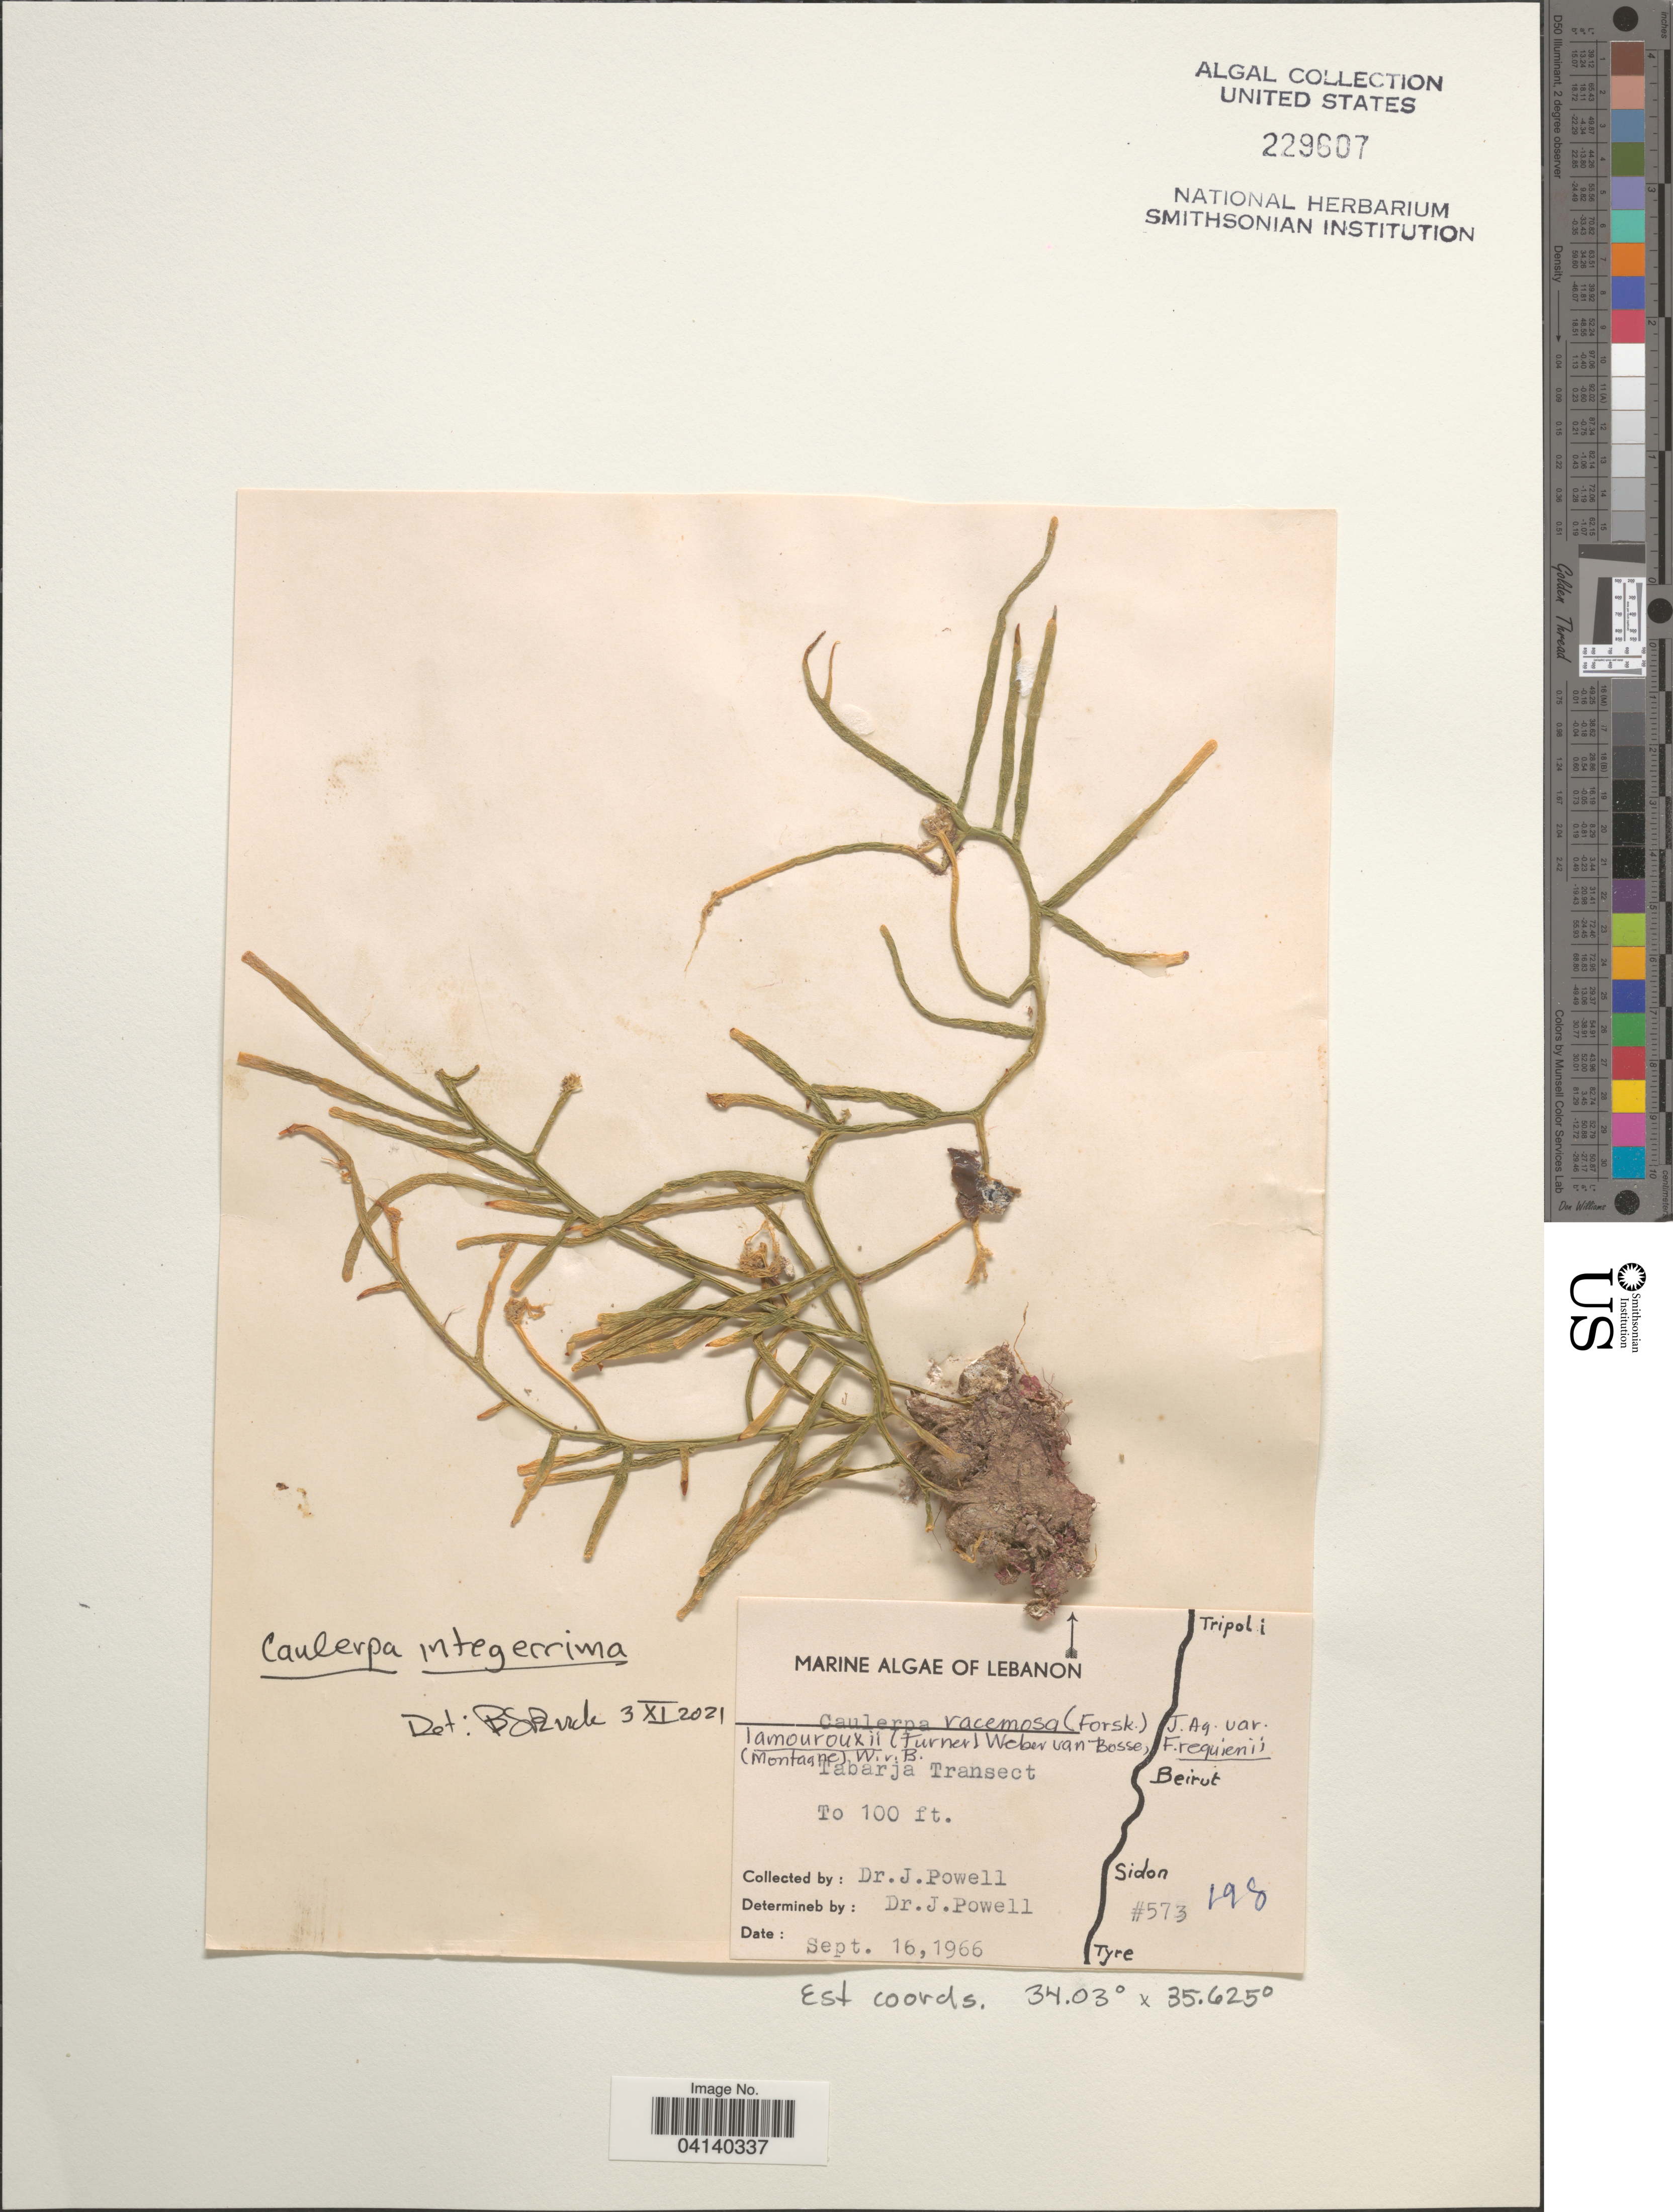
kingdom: Plantae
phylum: Chlorophyta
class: Ulvophyceae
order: Bryopsidales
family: Caulerpaceae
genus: Caulerpa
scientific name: Caulerpa integerrima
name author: (Zanardini) M.J. Wynne et al.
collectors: J. Powell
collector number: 573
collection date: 1966-09-16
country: Lebanon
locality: Tabarja Transect.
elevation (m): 30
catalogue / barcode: US 229607